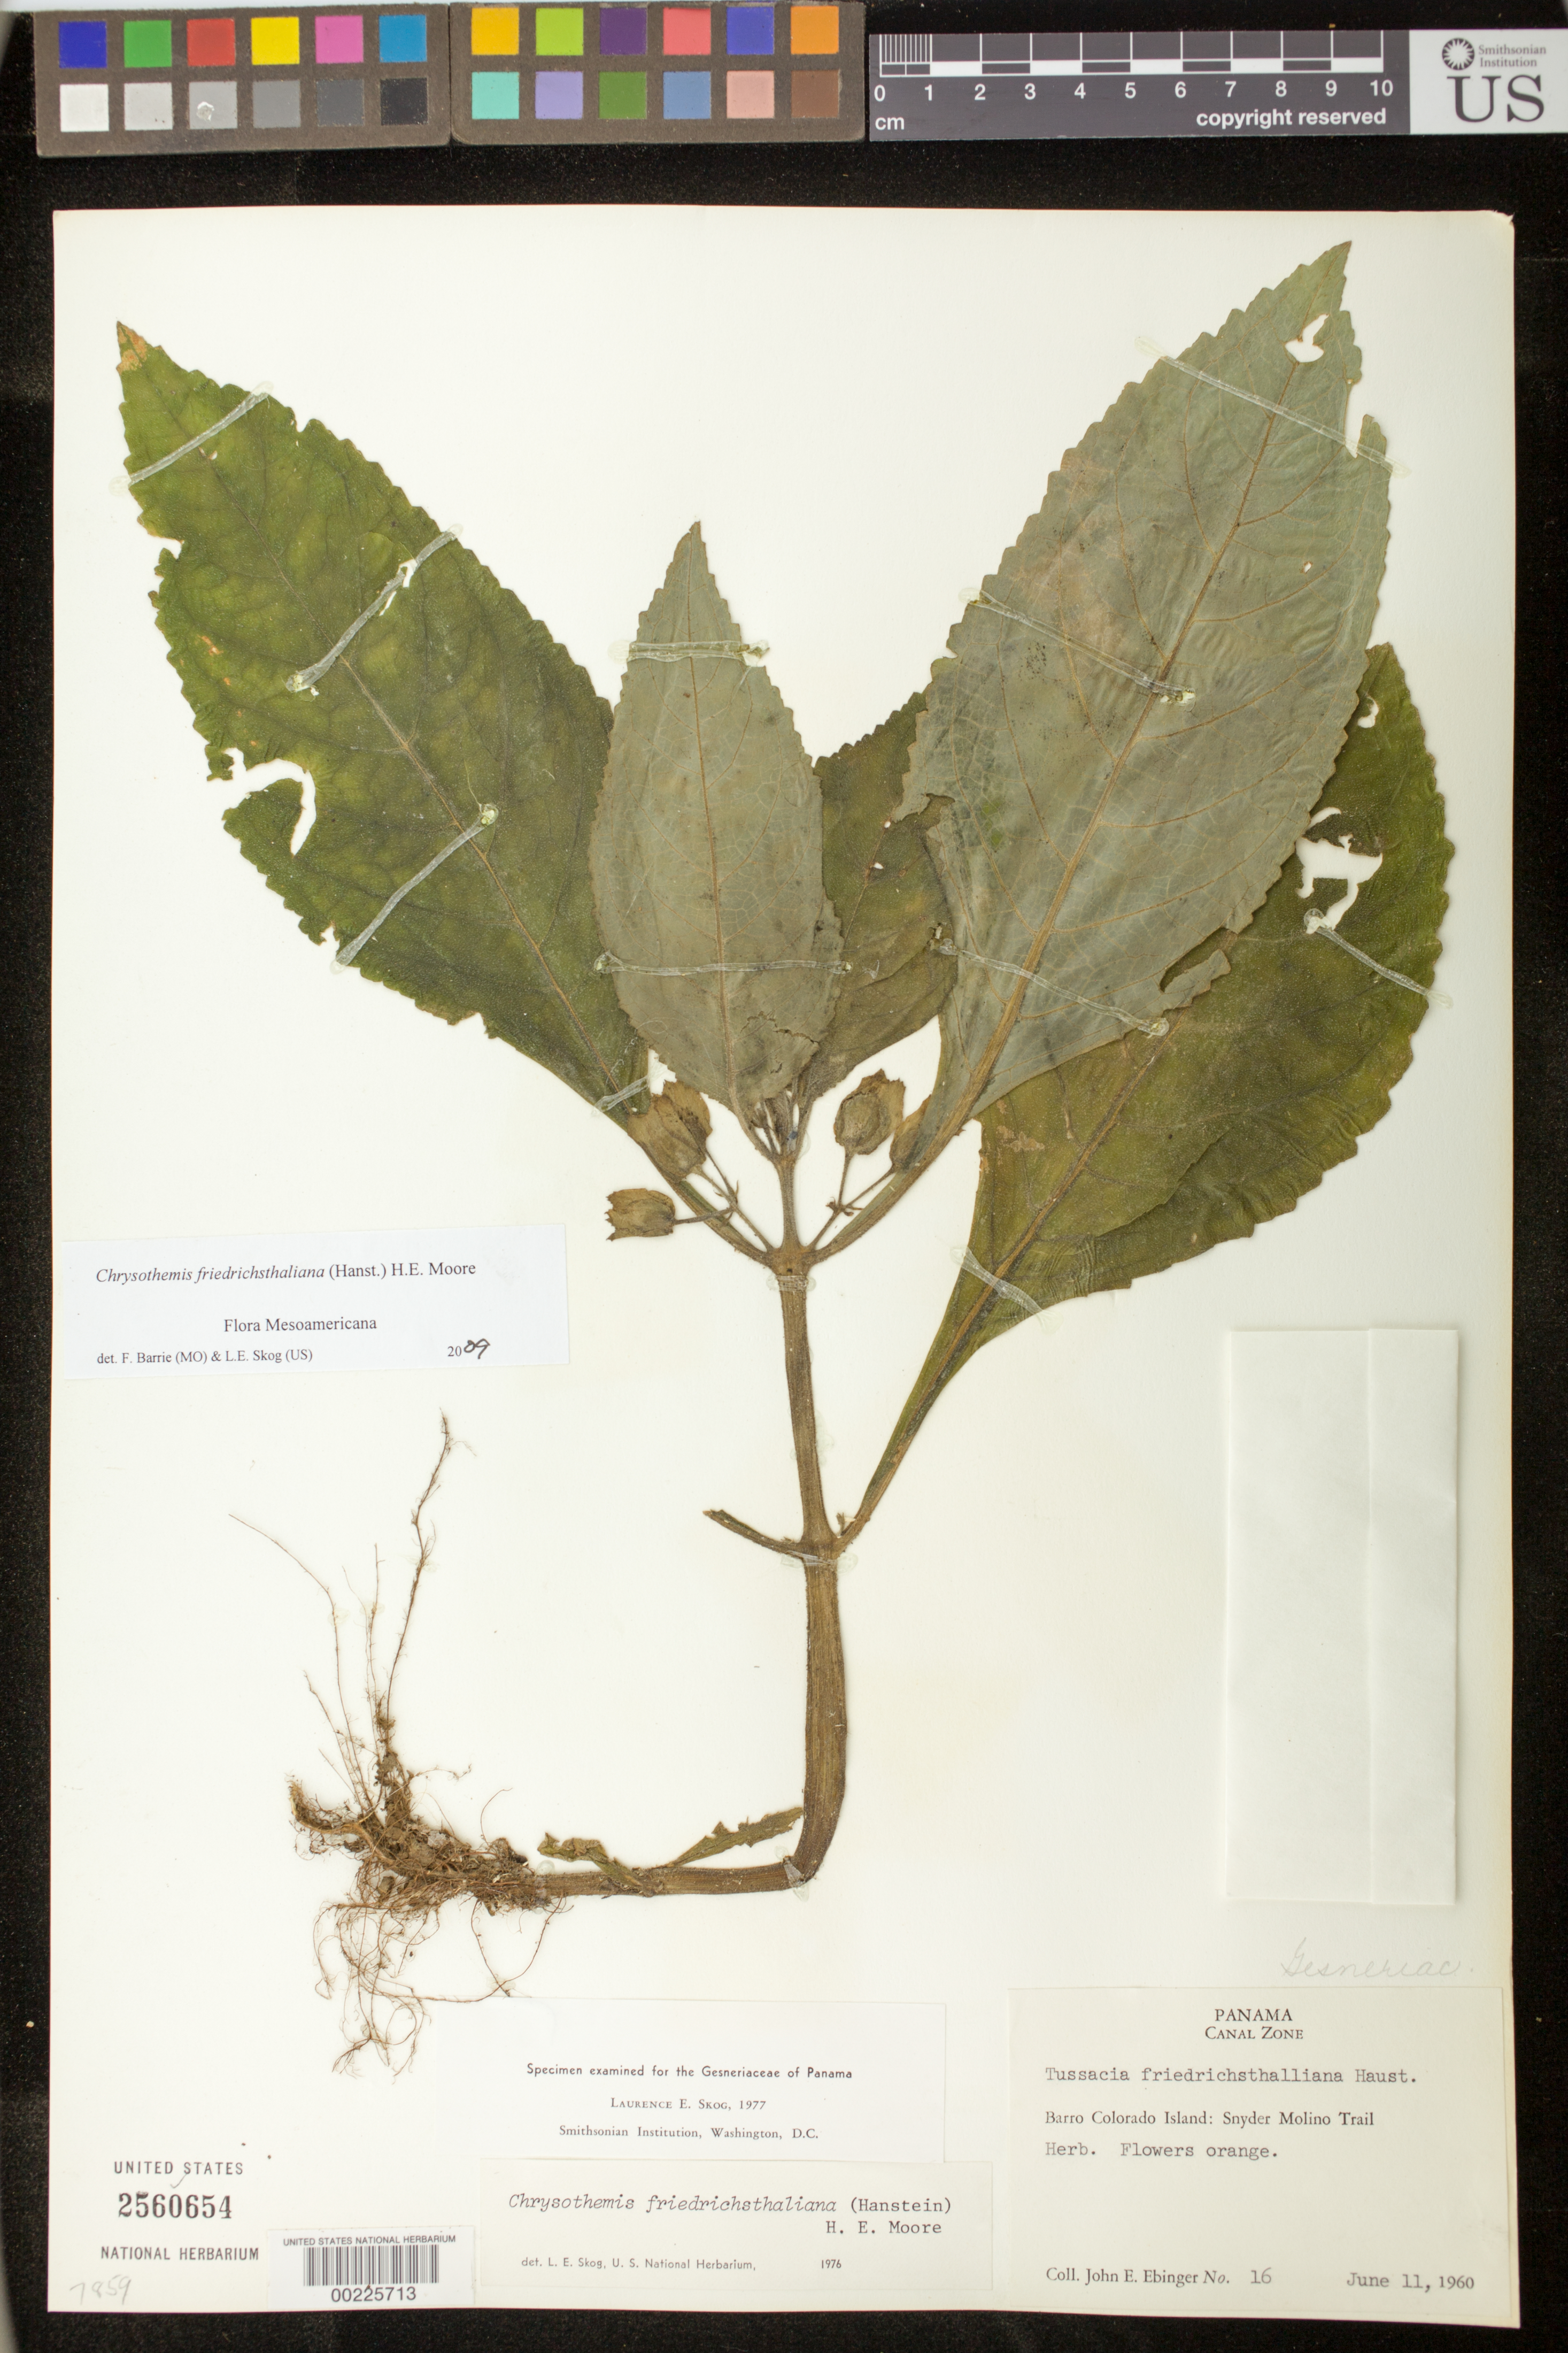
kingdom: Plantae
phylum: Tracheophyta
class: Magnoliopsida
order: Lamiales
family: Gesneriaceae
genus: Chrysothemis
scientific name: Chrysothemis friedrichsthaliana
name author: (Hanst.) H.E. Moore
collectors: J. Ebinger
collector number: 16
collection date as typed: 11 Jun 1960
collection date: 1960-06-11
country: Panama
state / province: Panamá Oeste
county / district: Canal Zone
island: Barro Colorado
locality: Barro Colorado Island, Snyder Molino trail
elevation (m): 10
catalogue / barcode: US 2560654